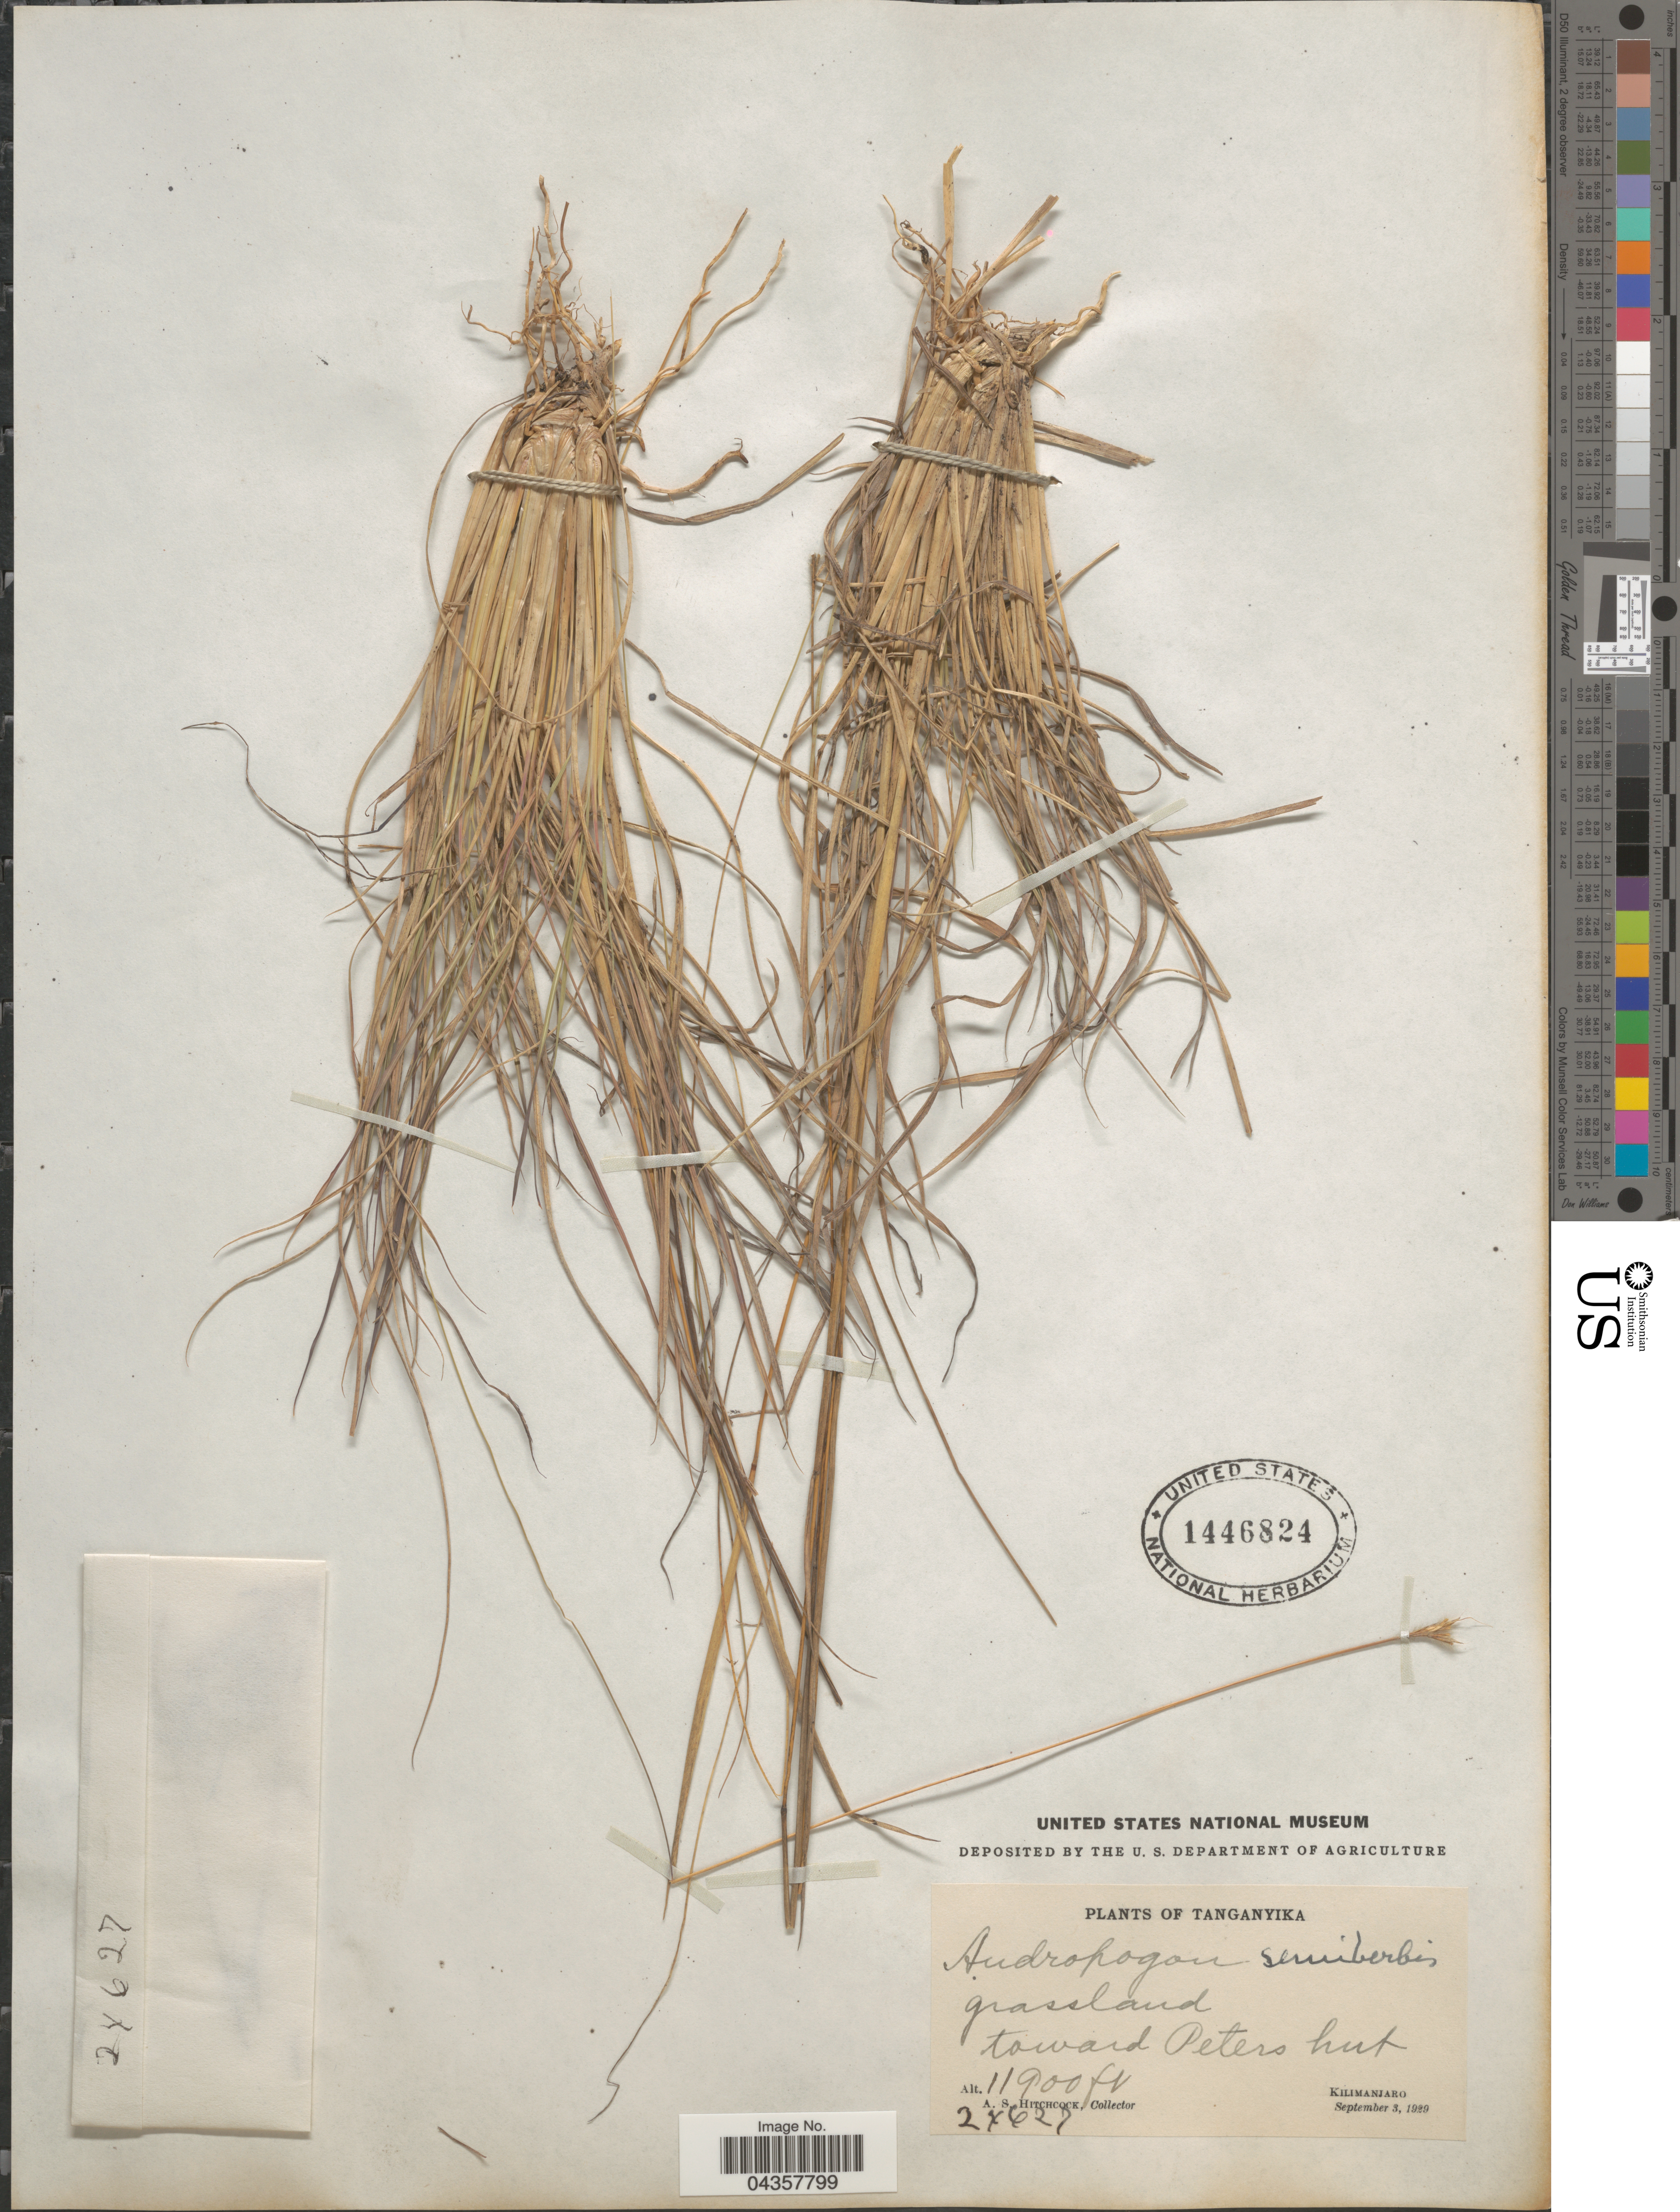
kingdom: Plantae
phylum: Tracheophyta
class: Liliopsida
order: Poales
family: Poaceae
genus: Schizachyrium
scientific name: Schizachyrium sanguineum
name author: (Retz.) Alston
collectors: A. S. Hitchcock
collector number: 24627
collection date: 1929-09-03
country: Tanzania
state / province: Kilimanjaro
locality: Tanganyika. Toward Peters hut.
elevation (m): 3627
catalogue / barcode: US 1446824